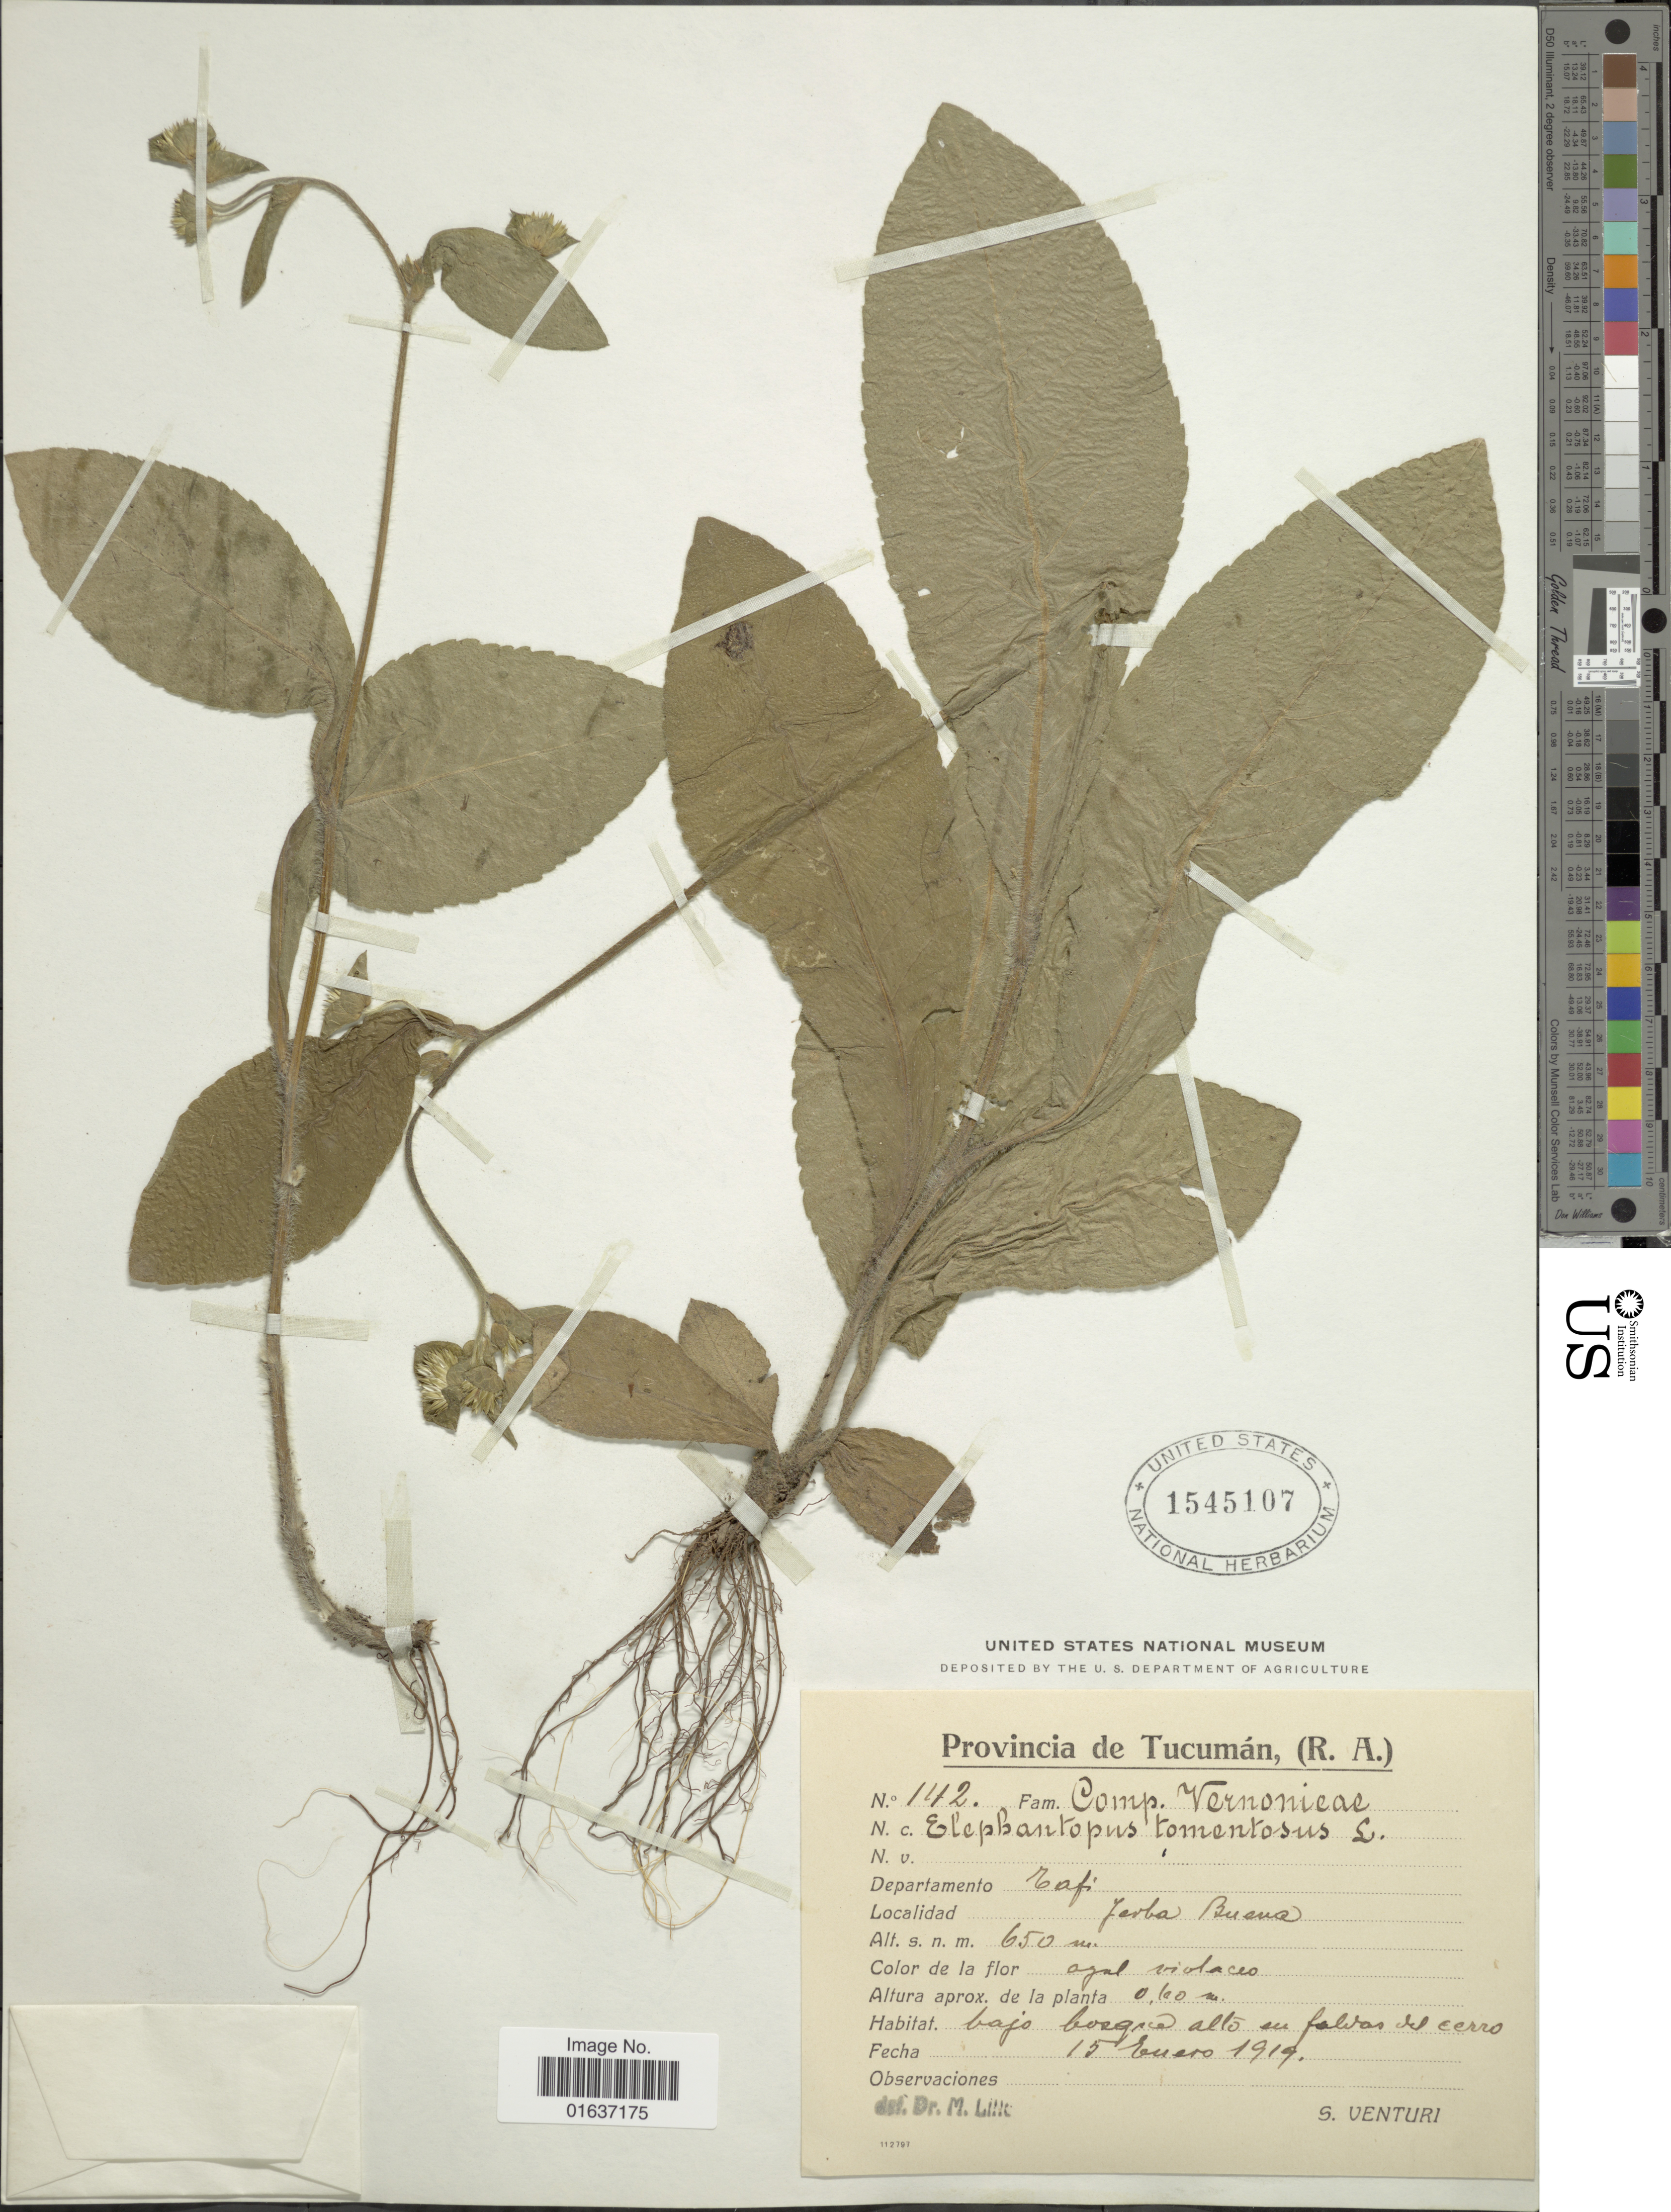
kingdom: Plantae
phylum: Tracheophyta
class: Magnoliopsida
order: Asterales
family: Asteraceae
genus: Elephantopus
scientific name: Elephantopus mollis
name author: Kunth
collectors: S. Venturi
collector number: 142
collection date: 1919-01-15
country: Argentina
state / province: Tucuman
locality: Yerba Buena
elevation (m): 650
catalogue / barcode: US 1545107